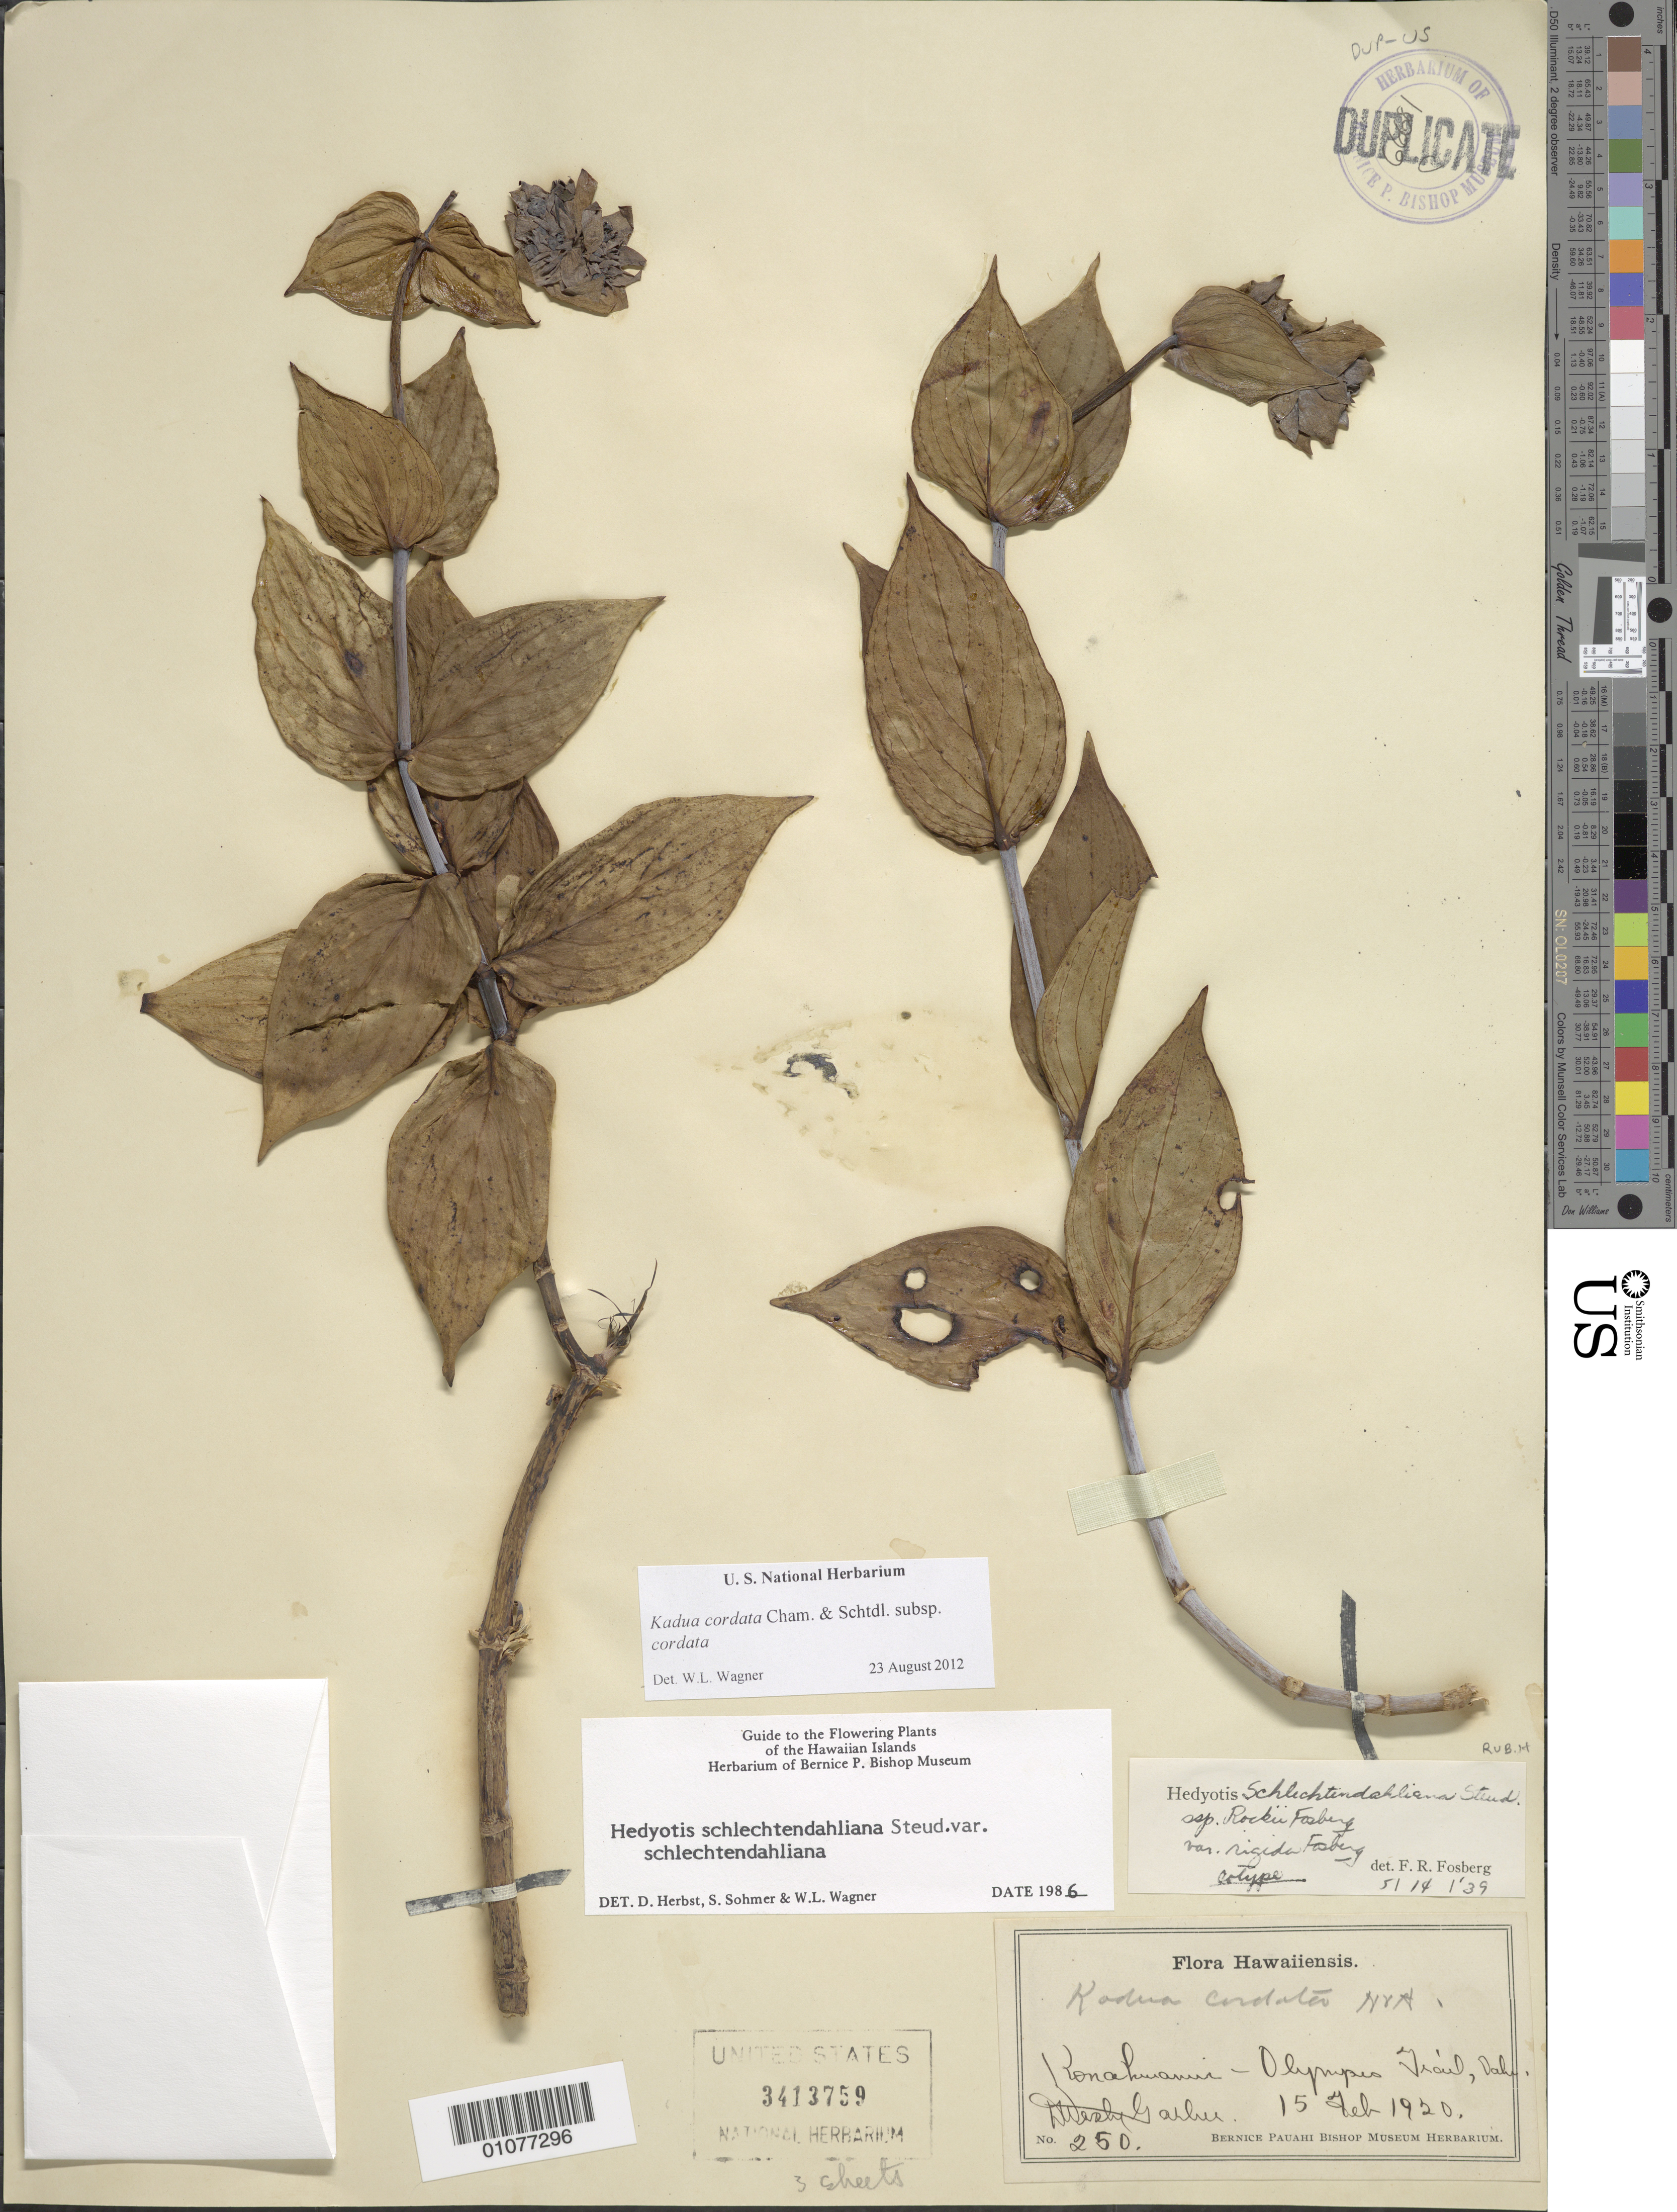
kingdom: Plantae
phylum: Tracheophyta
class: Magnoliopsida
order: Gentianales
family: Rubiaceae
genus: Kadua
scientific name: Kadua cordata subsp. cordata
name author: Cham. & Schltdl.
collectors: D. W. Garber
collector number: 250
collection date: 1920-02-15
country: United States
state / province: Hawaii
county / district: Hawaii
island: Oahu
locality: Konahuanui-Olympus Trail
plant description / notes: "3 sheets"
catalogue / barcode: US 3413759